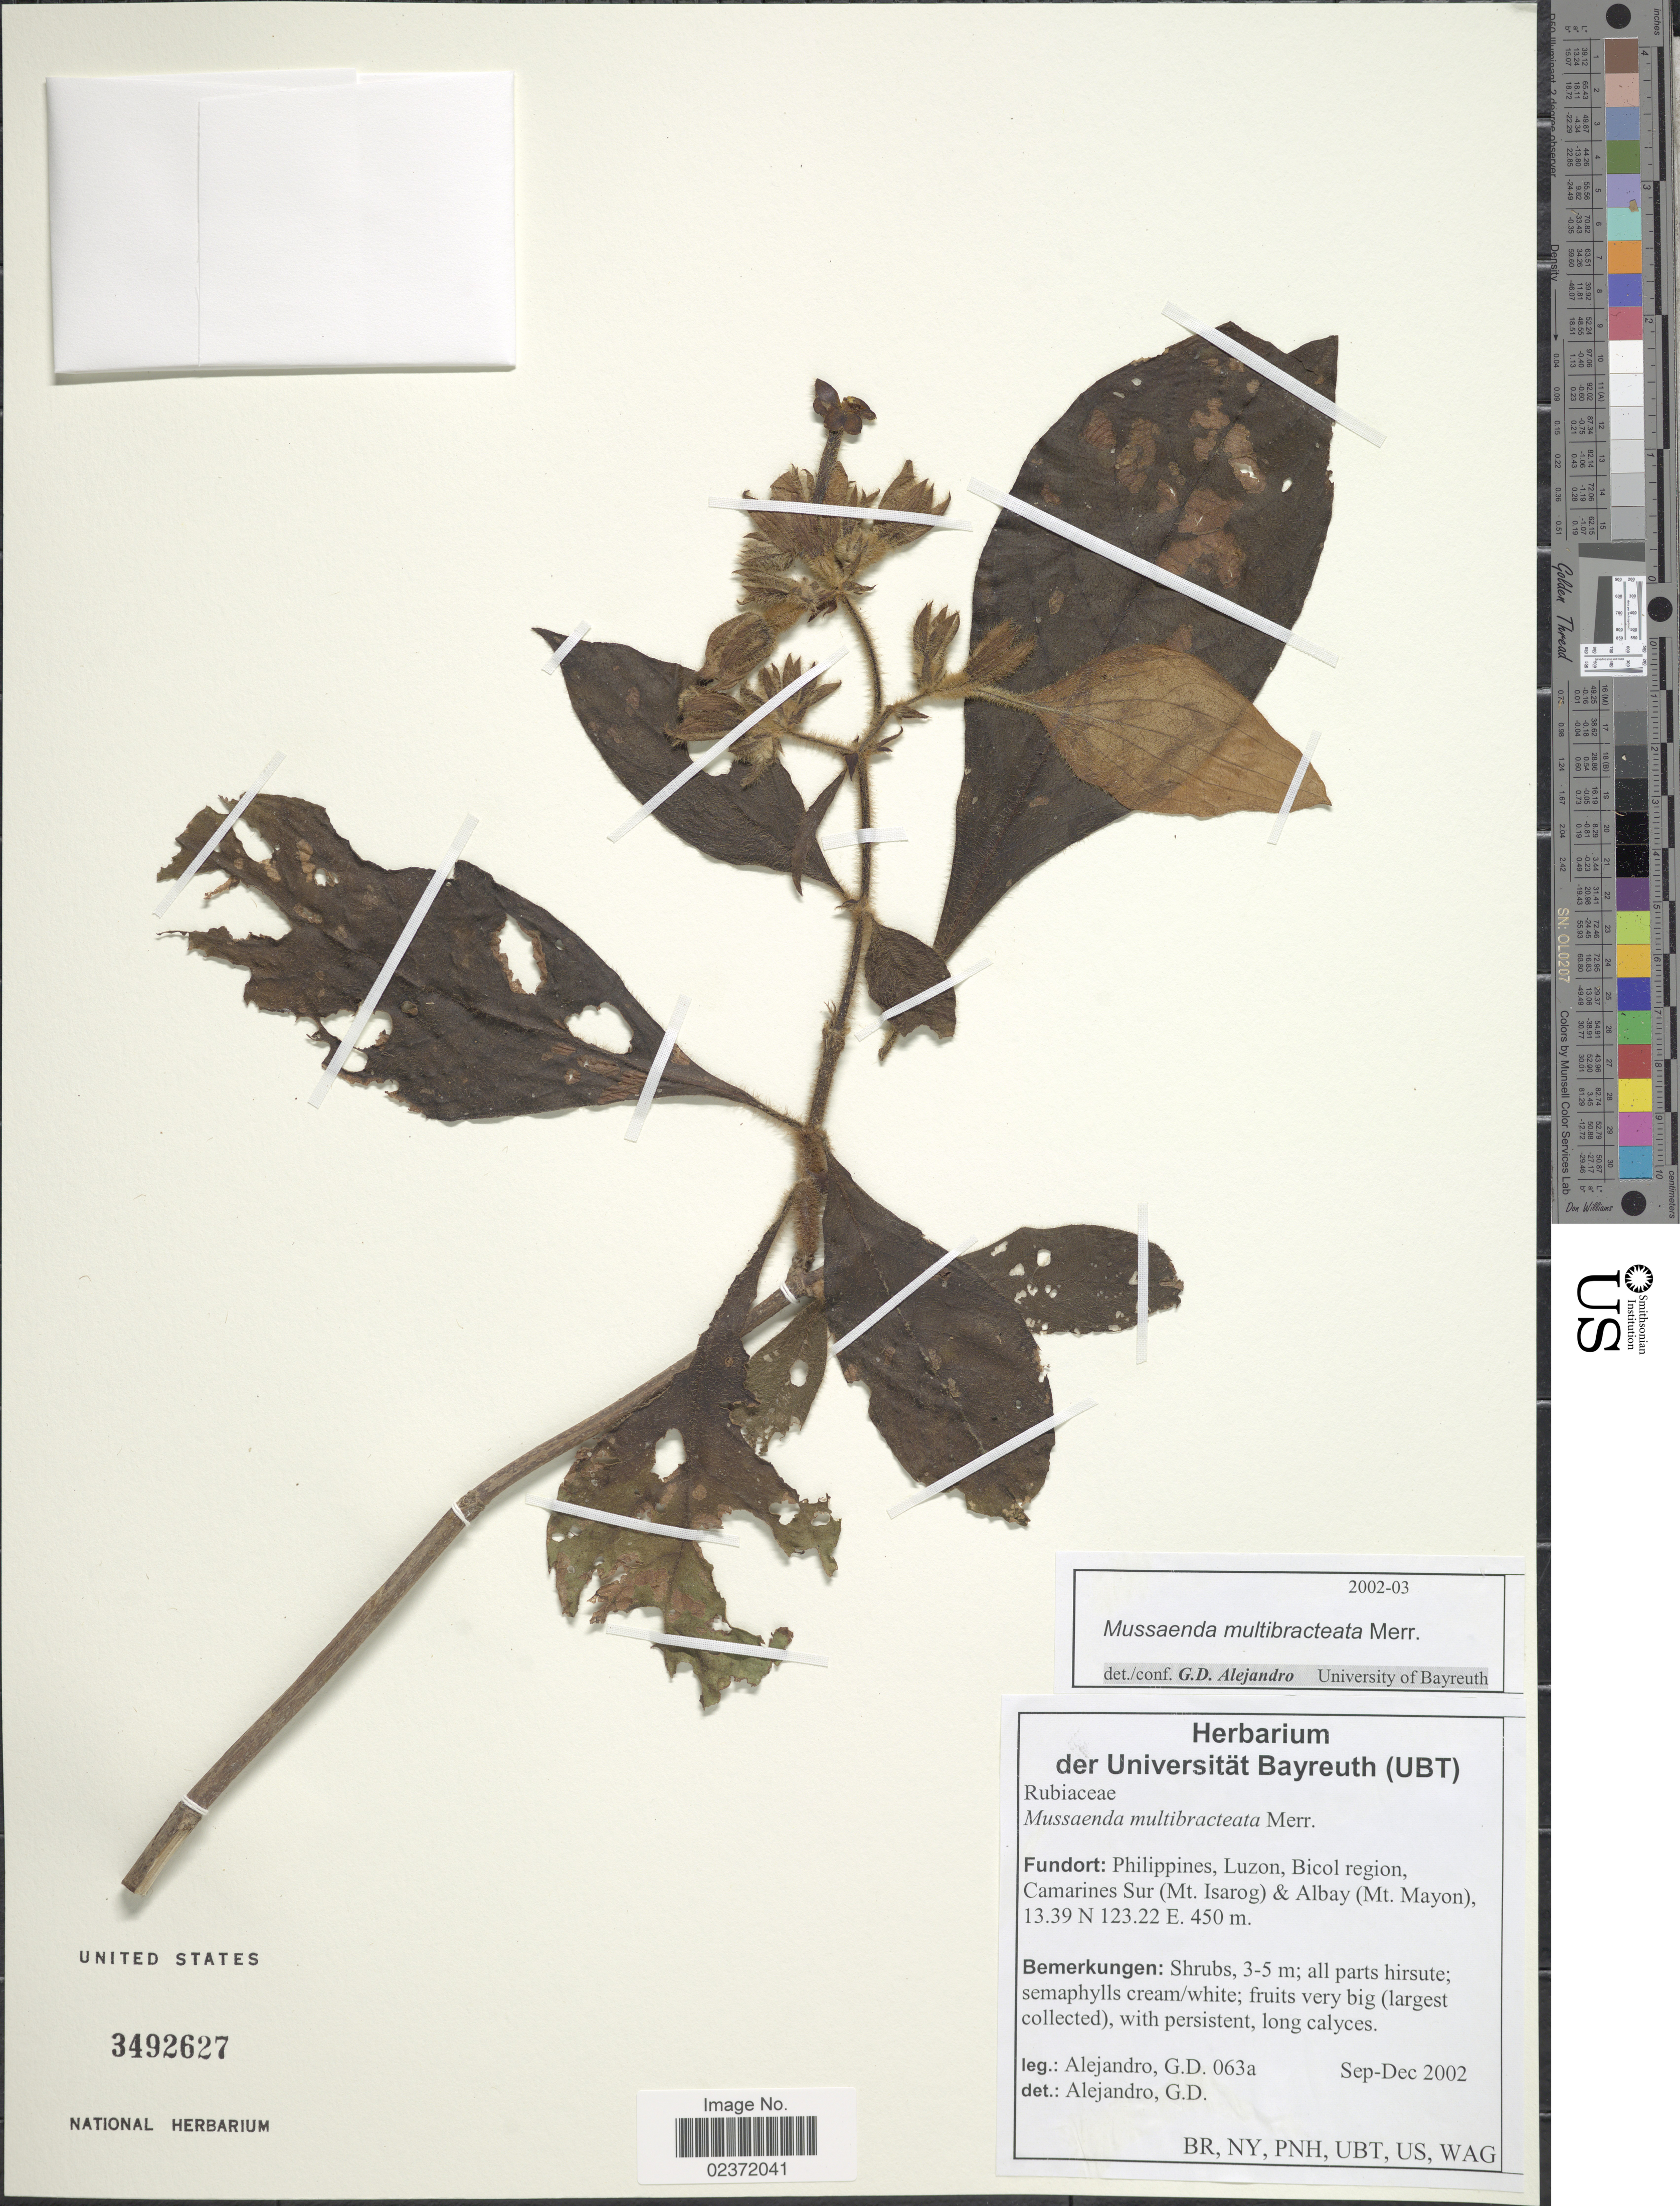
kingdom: Plantae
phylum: Tracheophyta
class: Magnoliopsida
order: Gentianales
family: Rubiaceae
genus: Mussaenda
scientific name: Mussaenda multibracteata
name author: Merr.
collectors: G. J. D. Alejandro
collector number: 063a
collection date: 2002-09/2002-12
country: Philippines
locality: Luzon, Bicol region, Camarines Sur (Mt. Isarog) & Albay (Mt. Mayon)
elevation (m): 450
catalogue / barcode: US 3492627